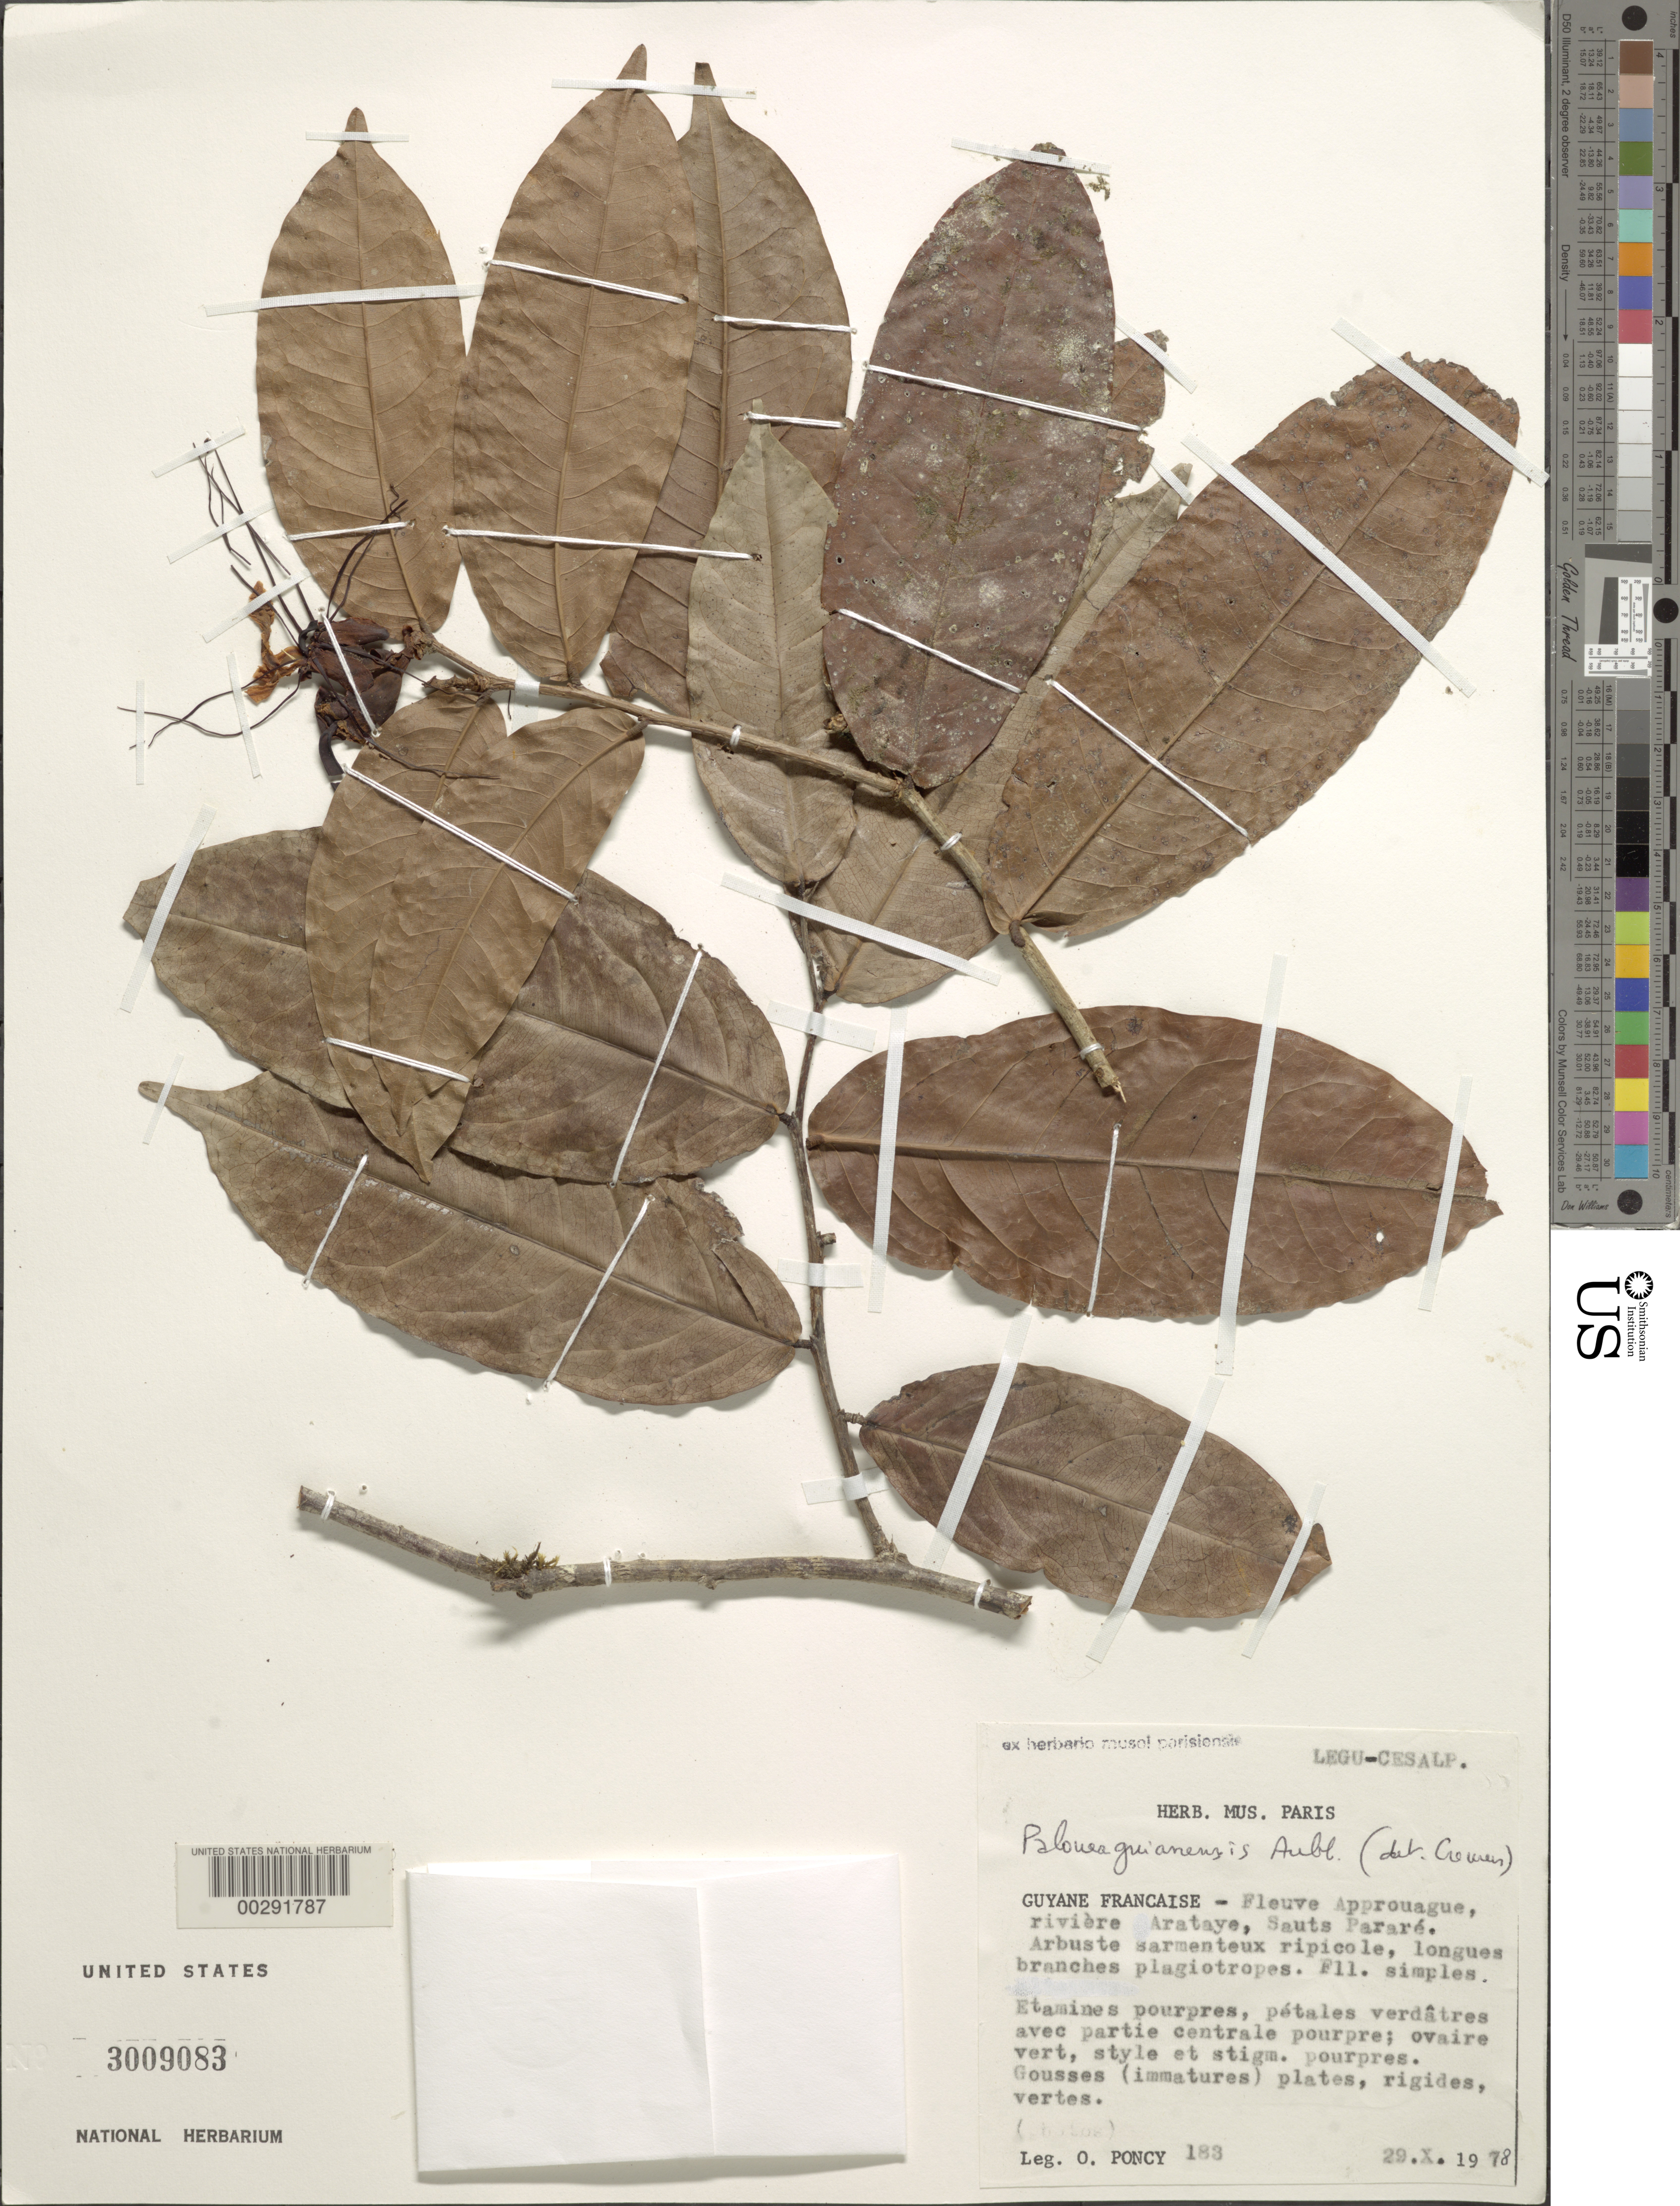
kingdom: Plantae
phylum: Tracheophyta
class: Magnoliopsida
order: Fabales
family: Fabaceae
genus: Paloue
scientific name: Paloue guianensis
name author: Aubl.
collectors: O. Poncy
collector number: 183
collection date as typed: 29 Oct 1978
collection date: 1978-10-29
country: French Guiana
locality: River approuague, river arataye, sauts parare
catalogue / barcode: US 3009083